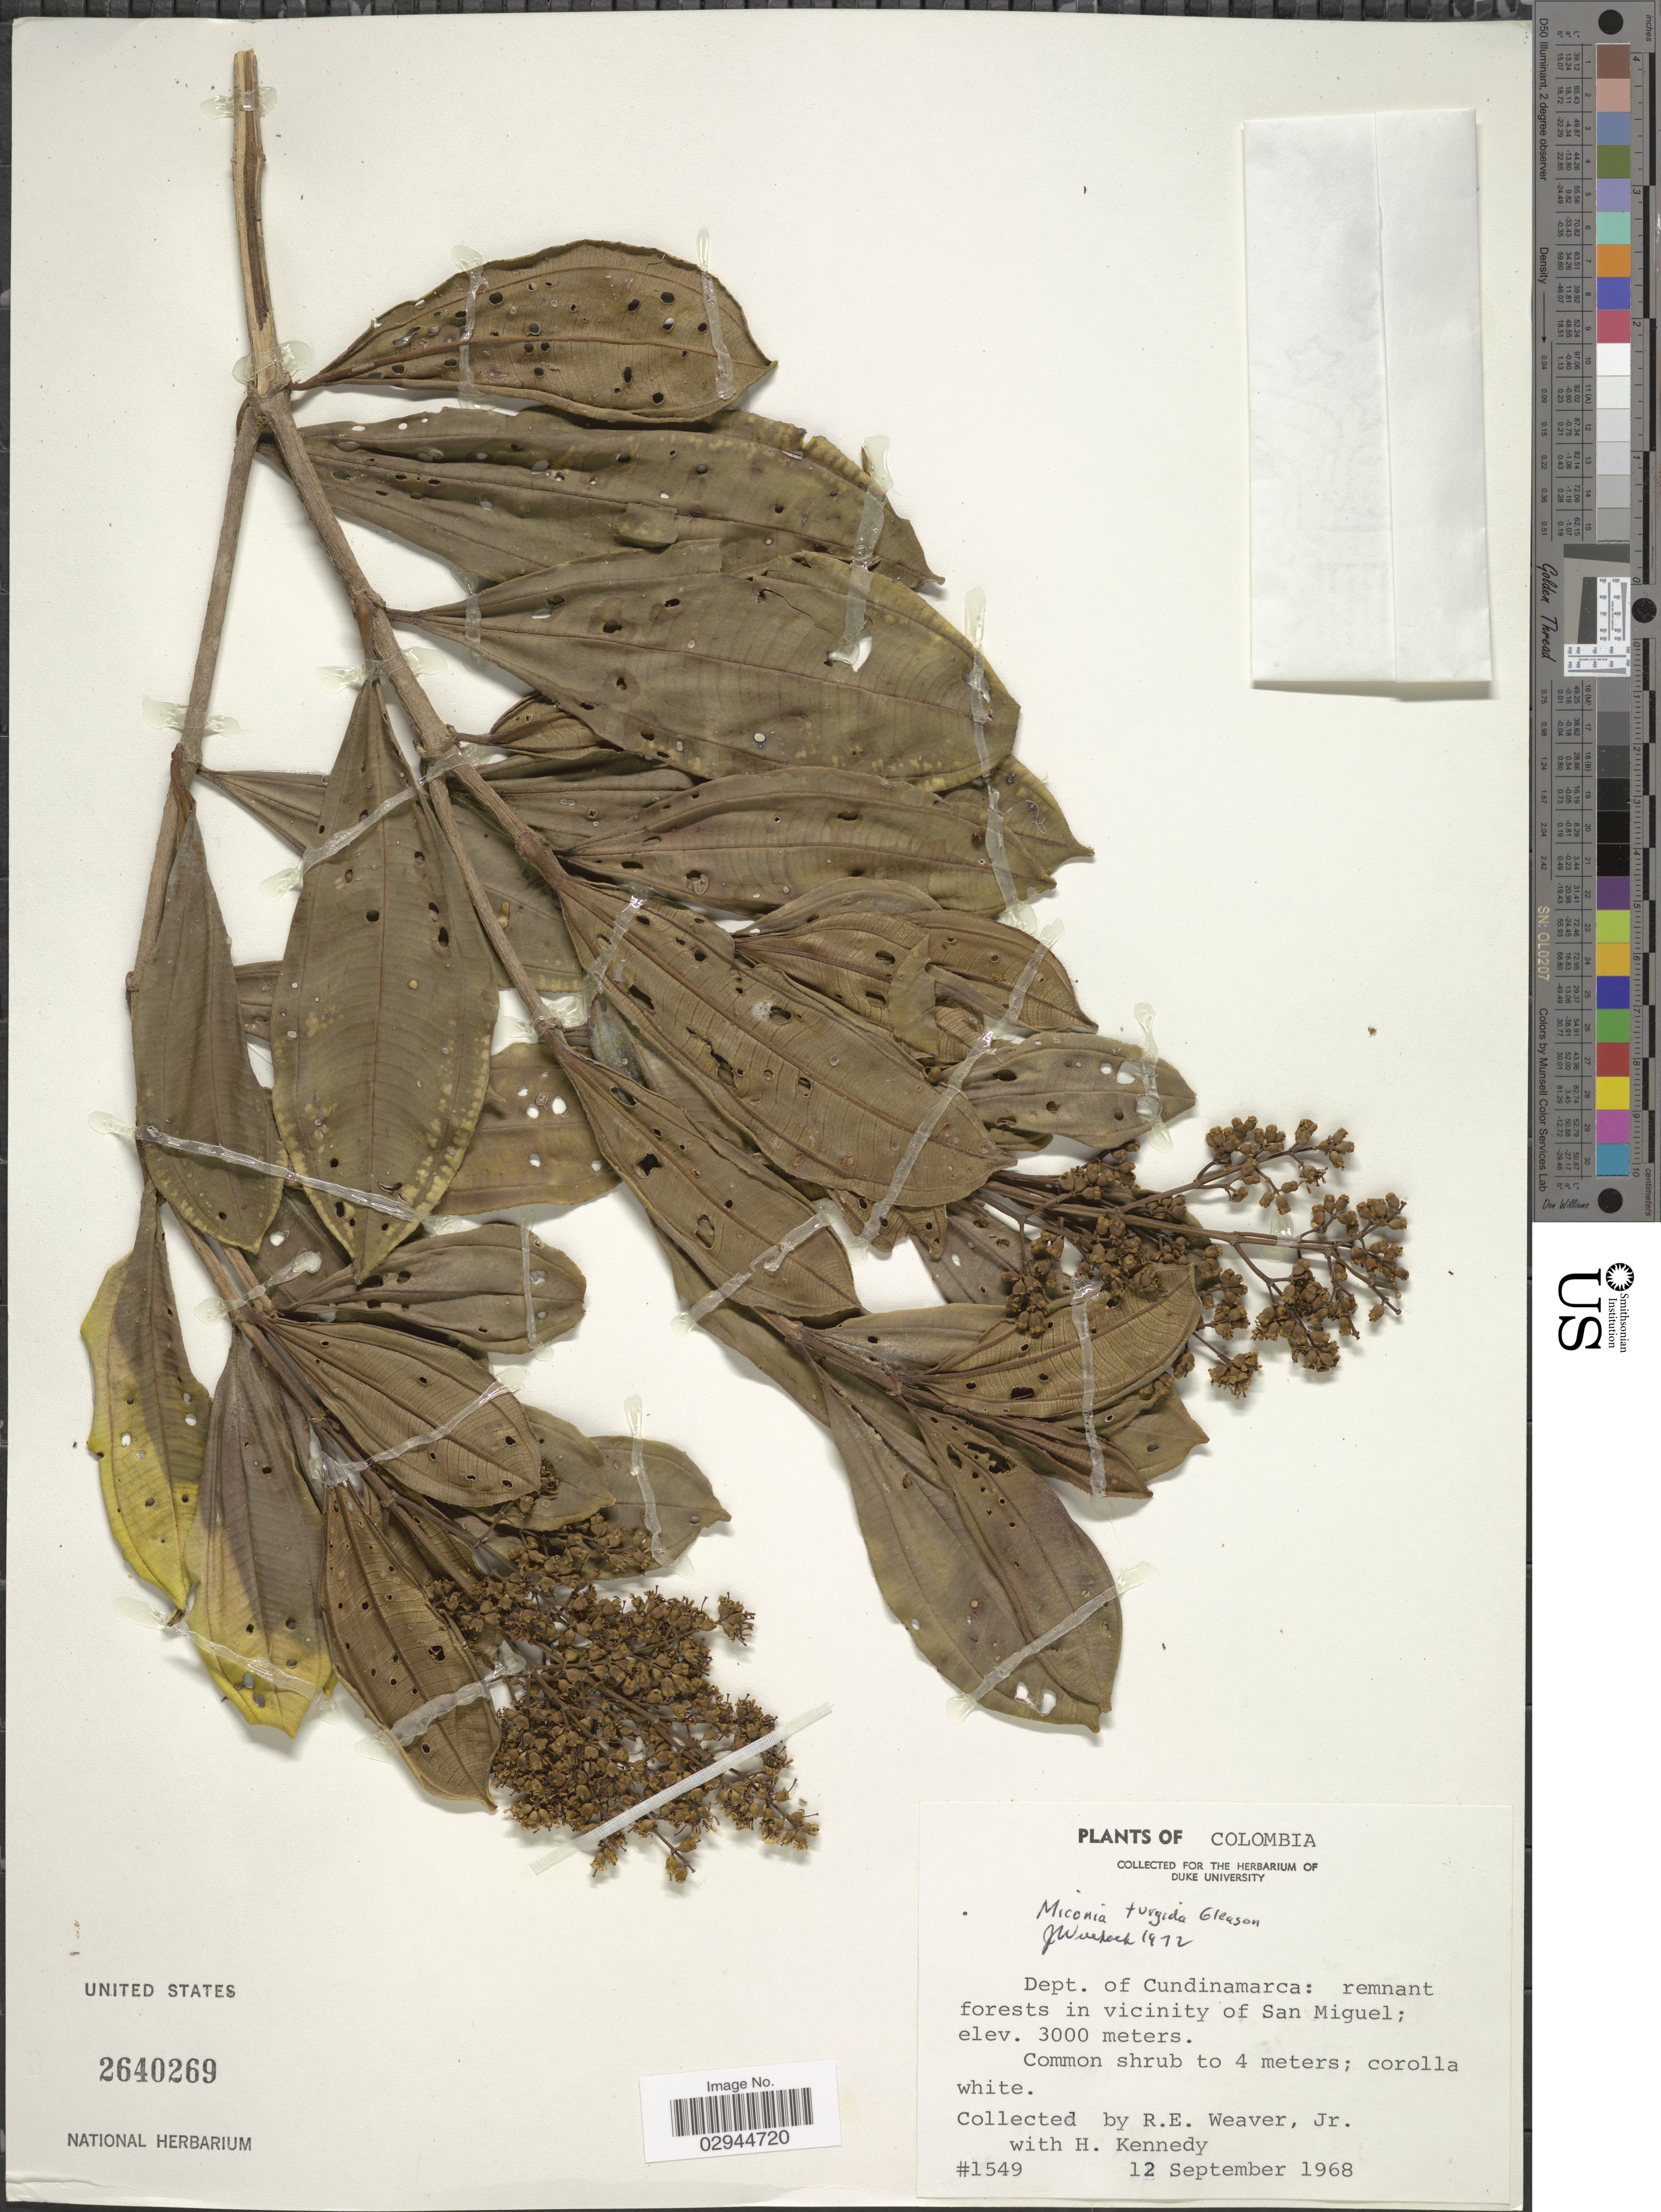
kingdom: Plantae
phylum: Tracheophyta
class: Magnoliopsida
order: Myrtales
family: Melastomataceae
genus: Miconia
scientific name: Miconia turgida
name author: Gleason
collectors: R. Weaver Jr. & H. Kennedy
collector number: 1549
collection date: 1968-09-12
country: Colombia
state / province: Cundinamarca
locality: Dept. of Cundinamarca: remnant forests in vicinity of San Miguel.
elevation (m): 3000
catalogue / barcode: US 2640269